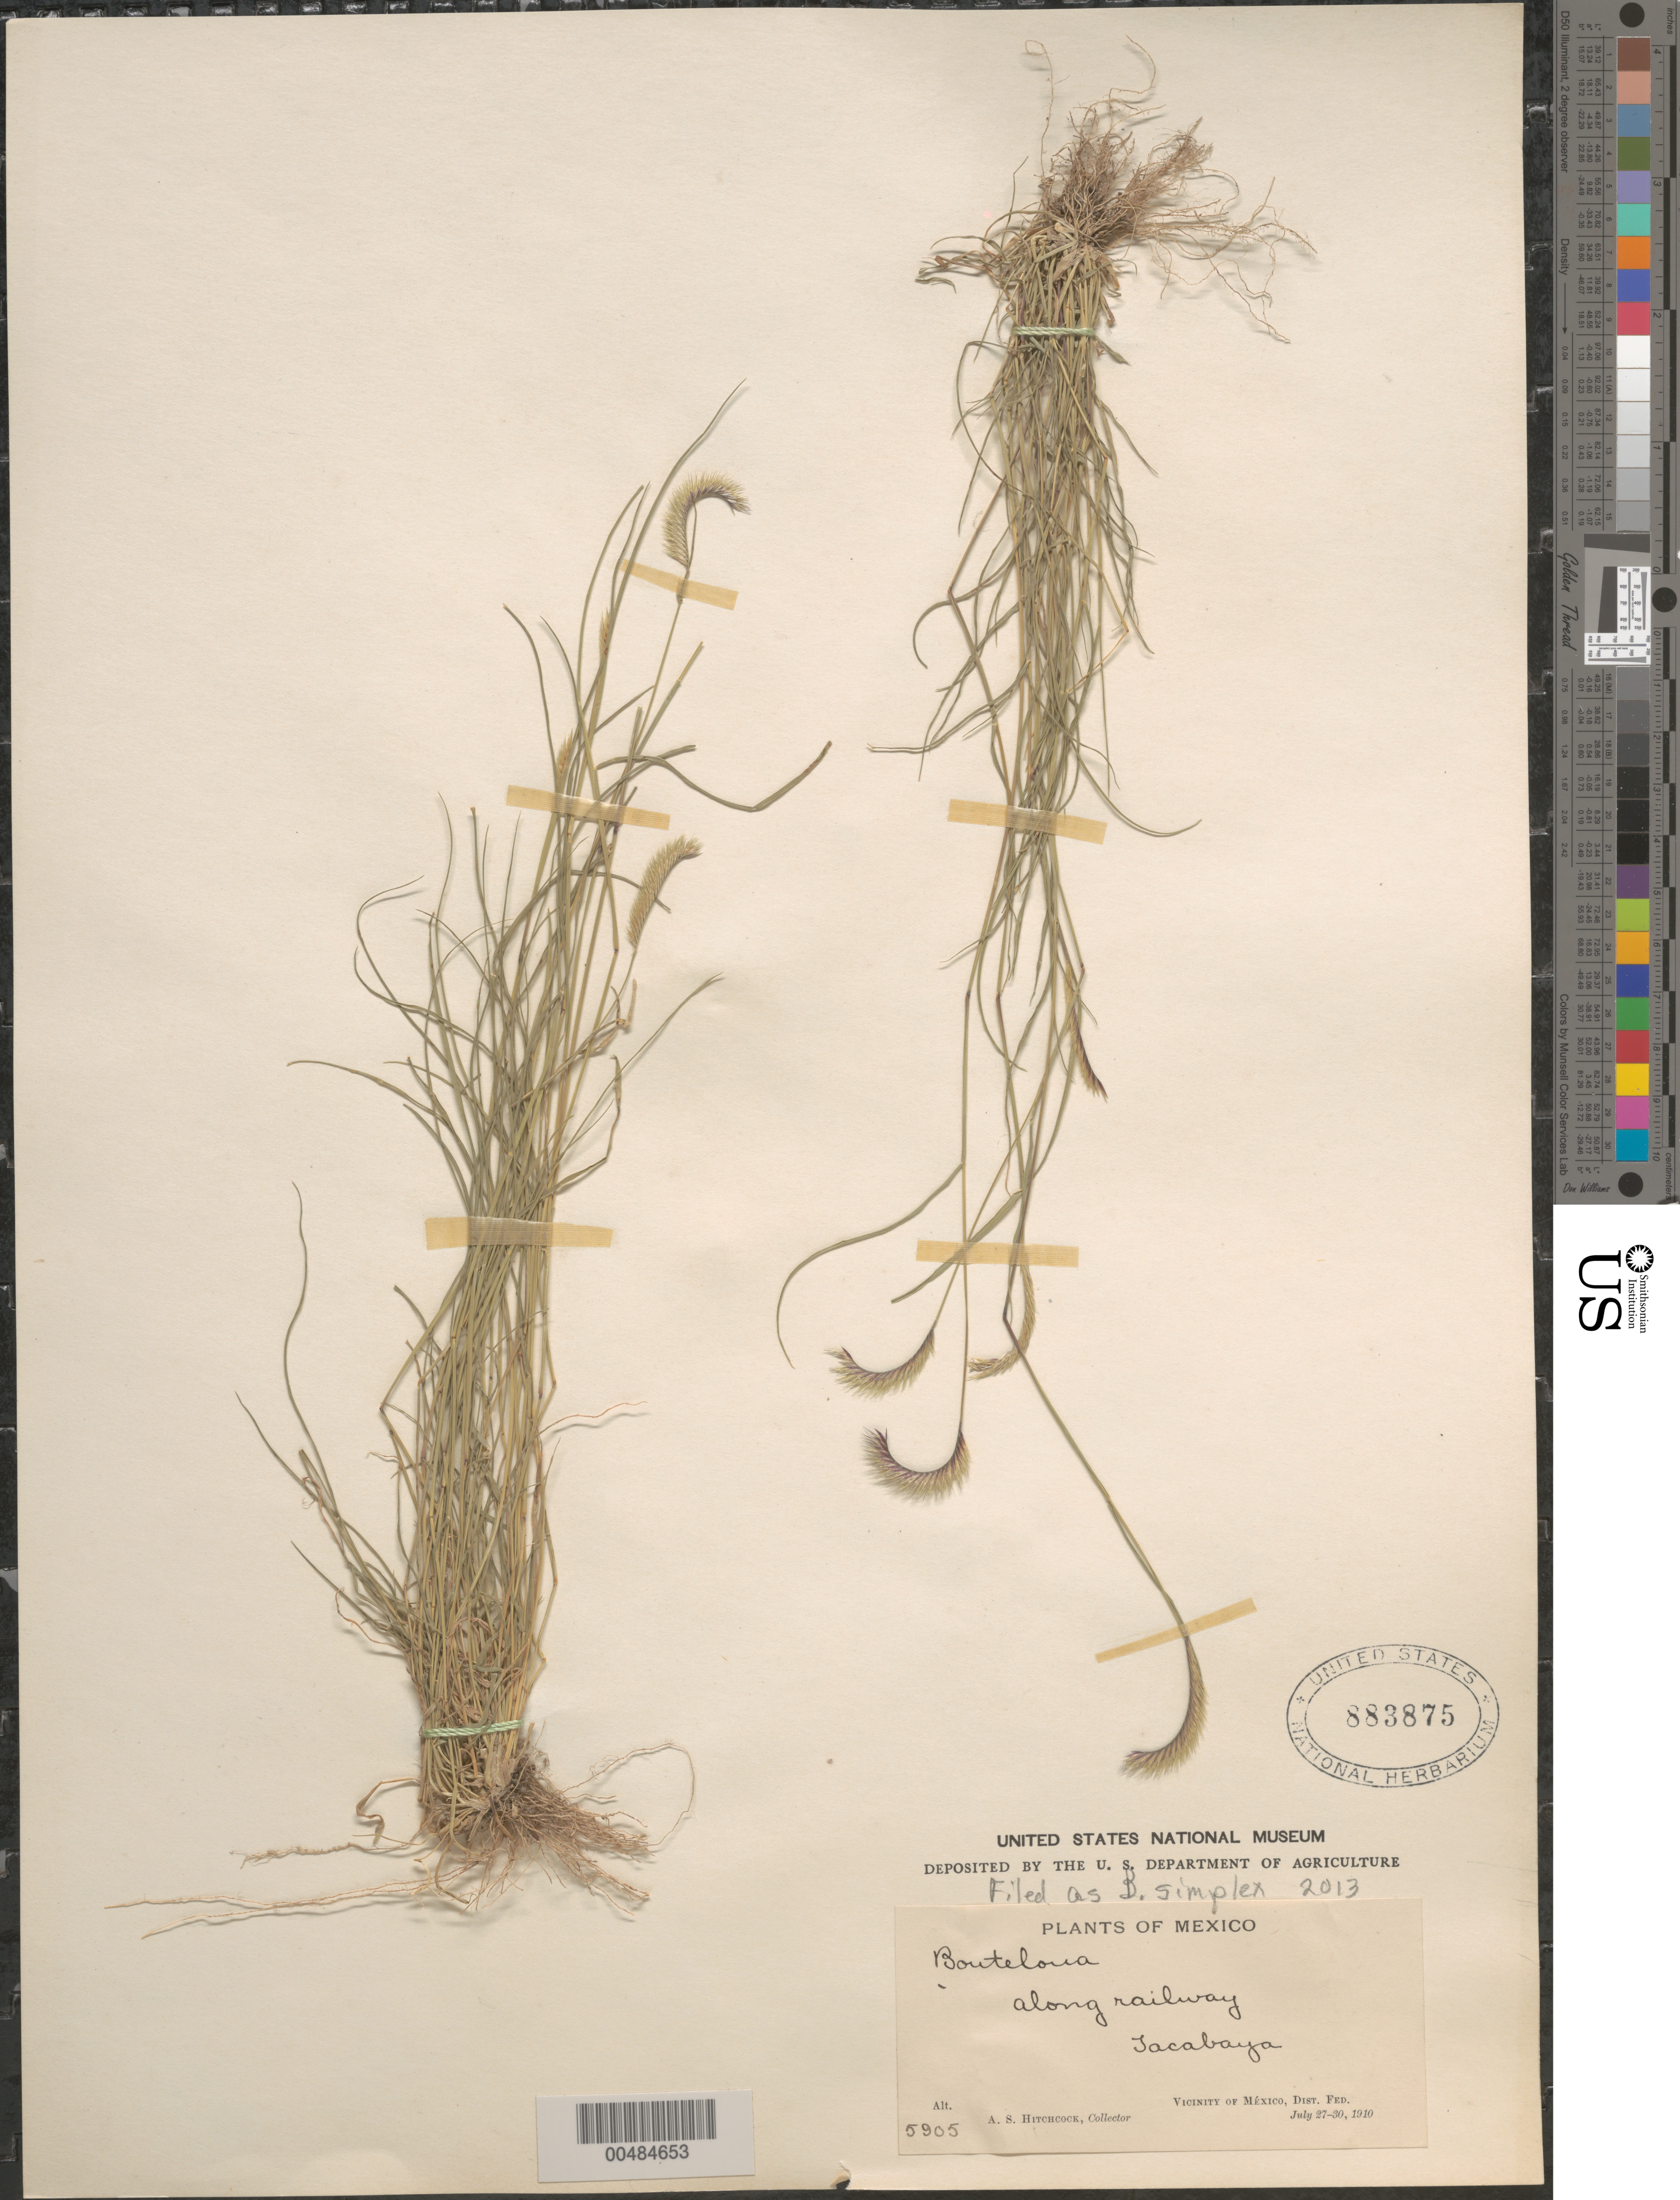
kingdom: Plantae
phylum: Tracheophyta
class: Liliopsida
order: Poales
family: Poaceae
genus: Bouteloua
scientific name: Bouteloua simplex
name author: Lag.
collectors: A. S. Hitchcock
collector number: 5905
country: Mexico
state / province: Distrito Federal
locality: Mexico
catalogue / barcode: US 883875